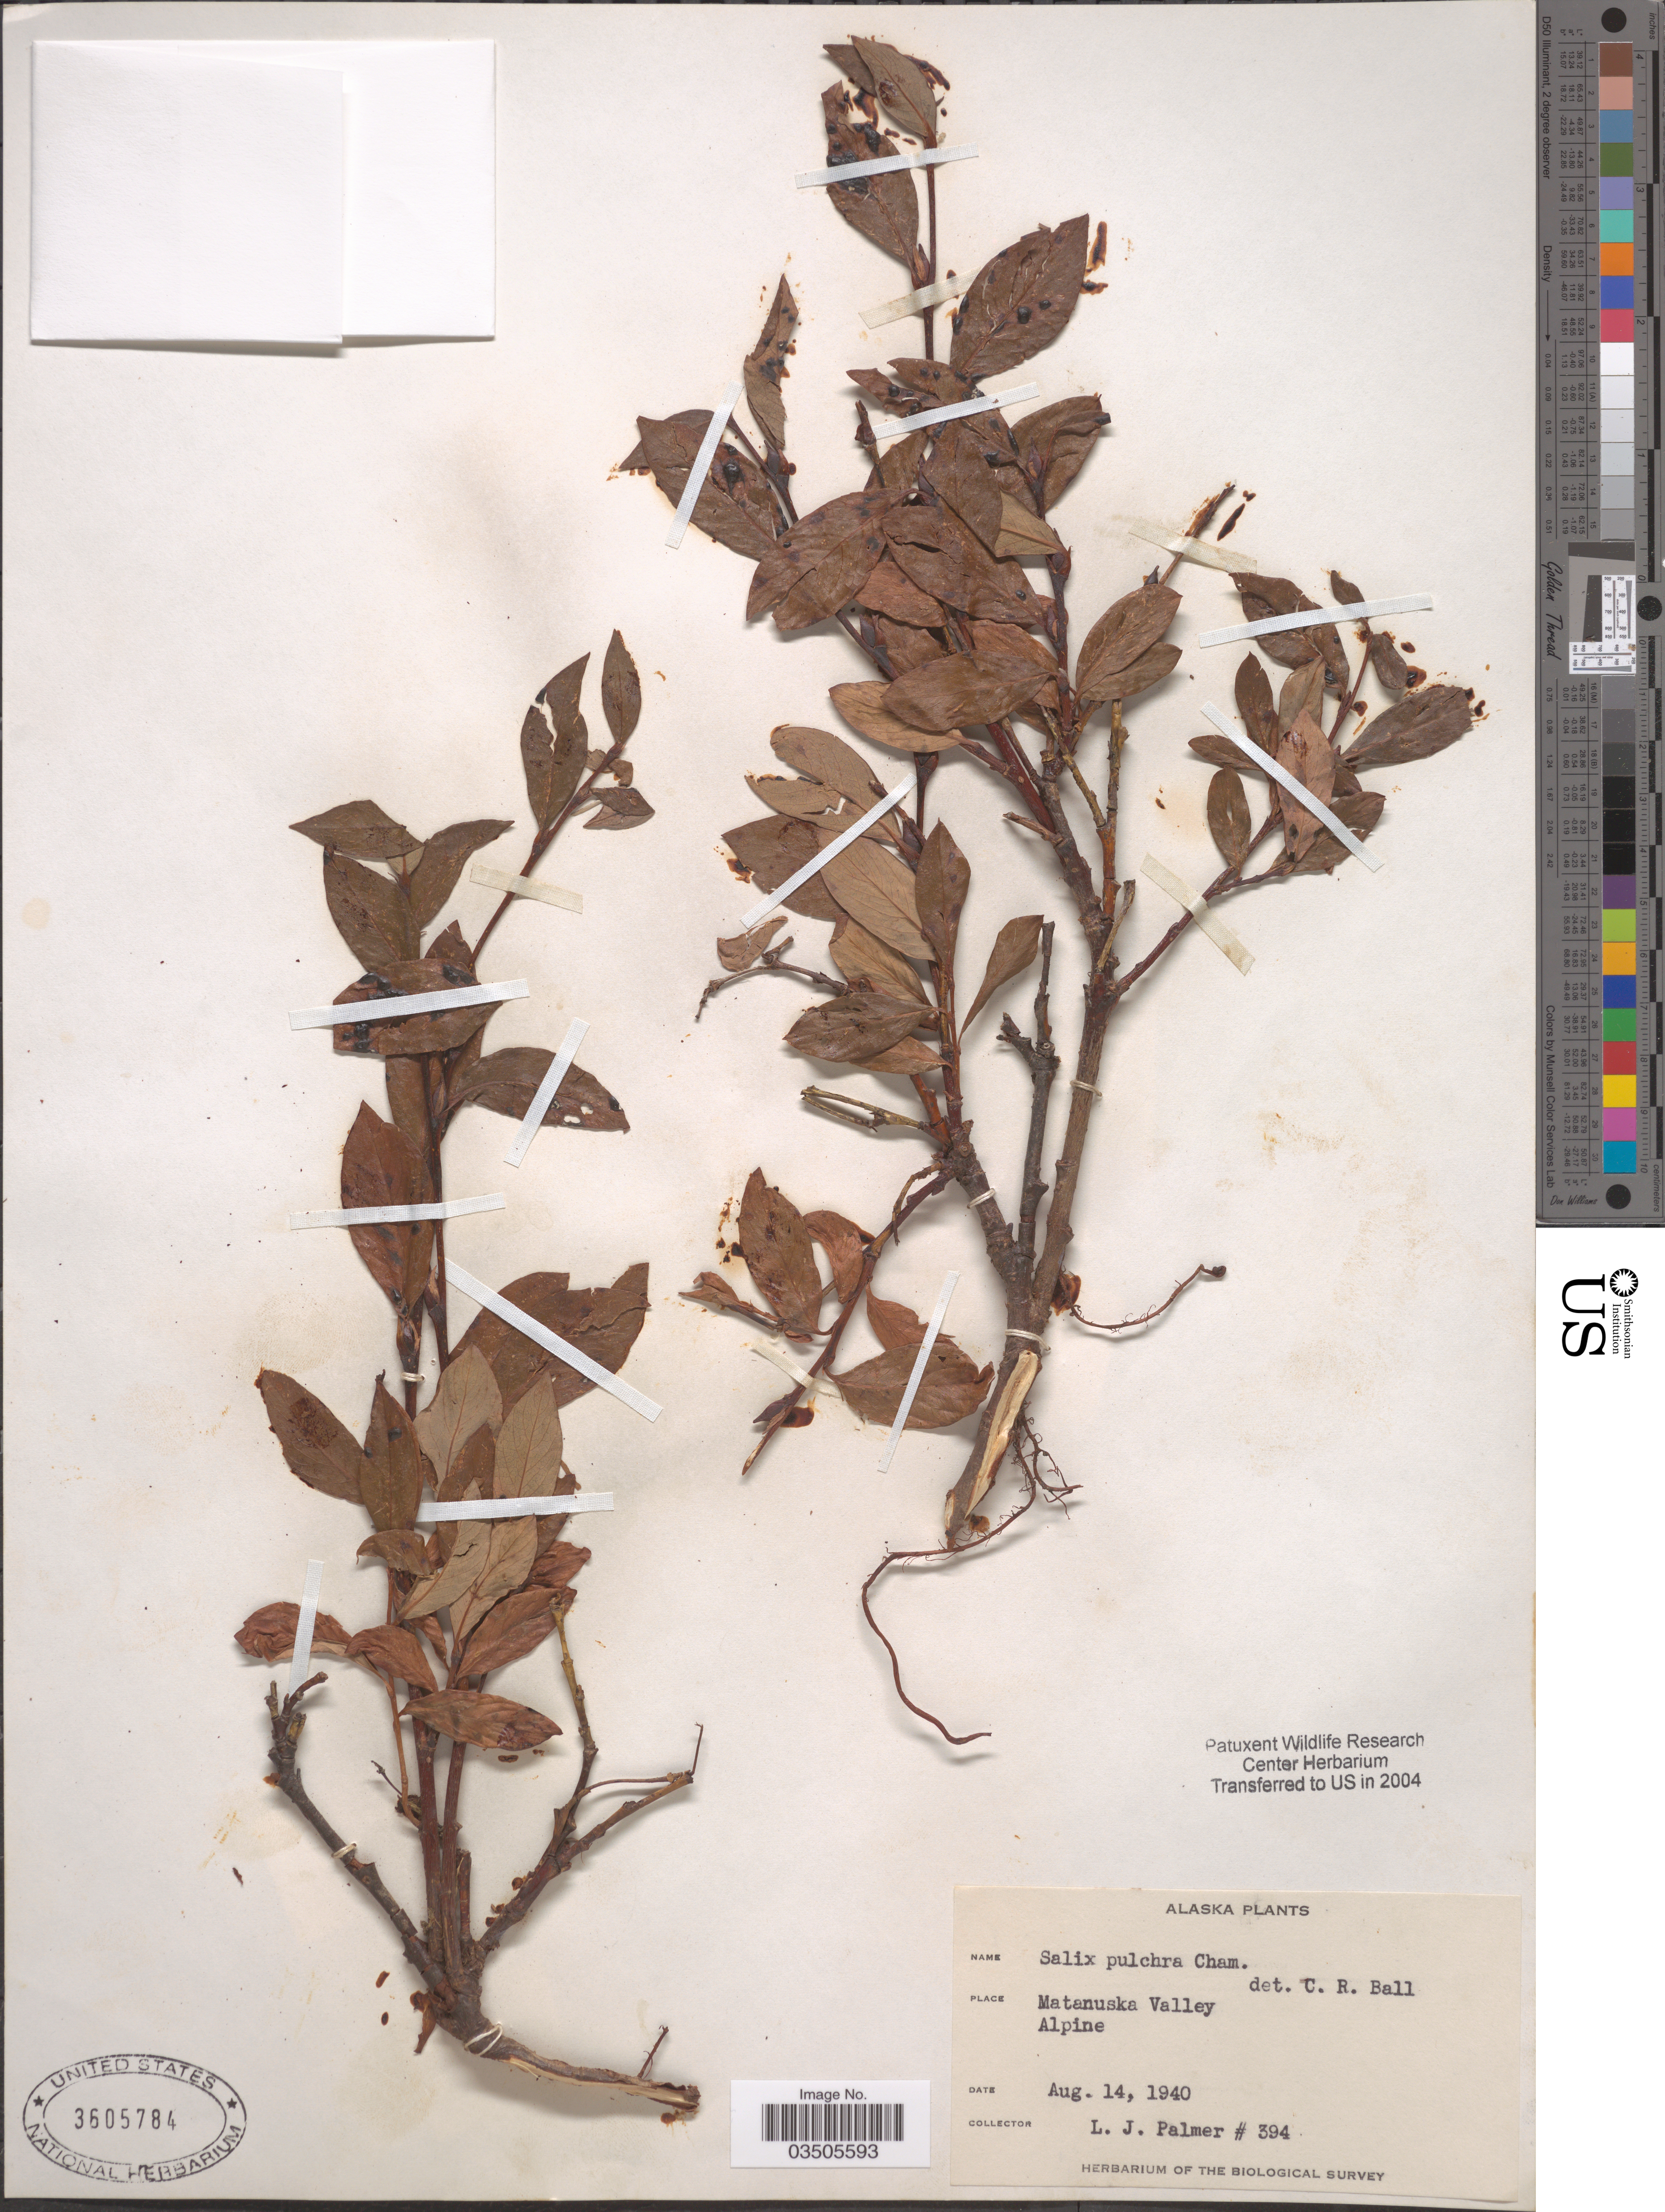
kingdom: Plantae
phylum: Tracheophyta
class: Magnoliopsida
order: Malpighiales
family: Salicaceae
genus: Salix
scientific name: Salix pulchra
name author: Cham.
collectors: L. J. Palmer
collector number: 394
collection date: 1940-08-14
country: United States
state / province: Alaska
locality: Matanuska Valley. Alpine.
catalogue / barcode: US 3605784